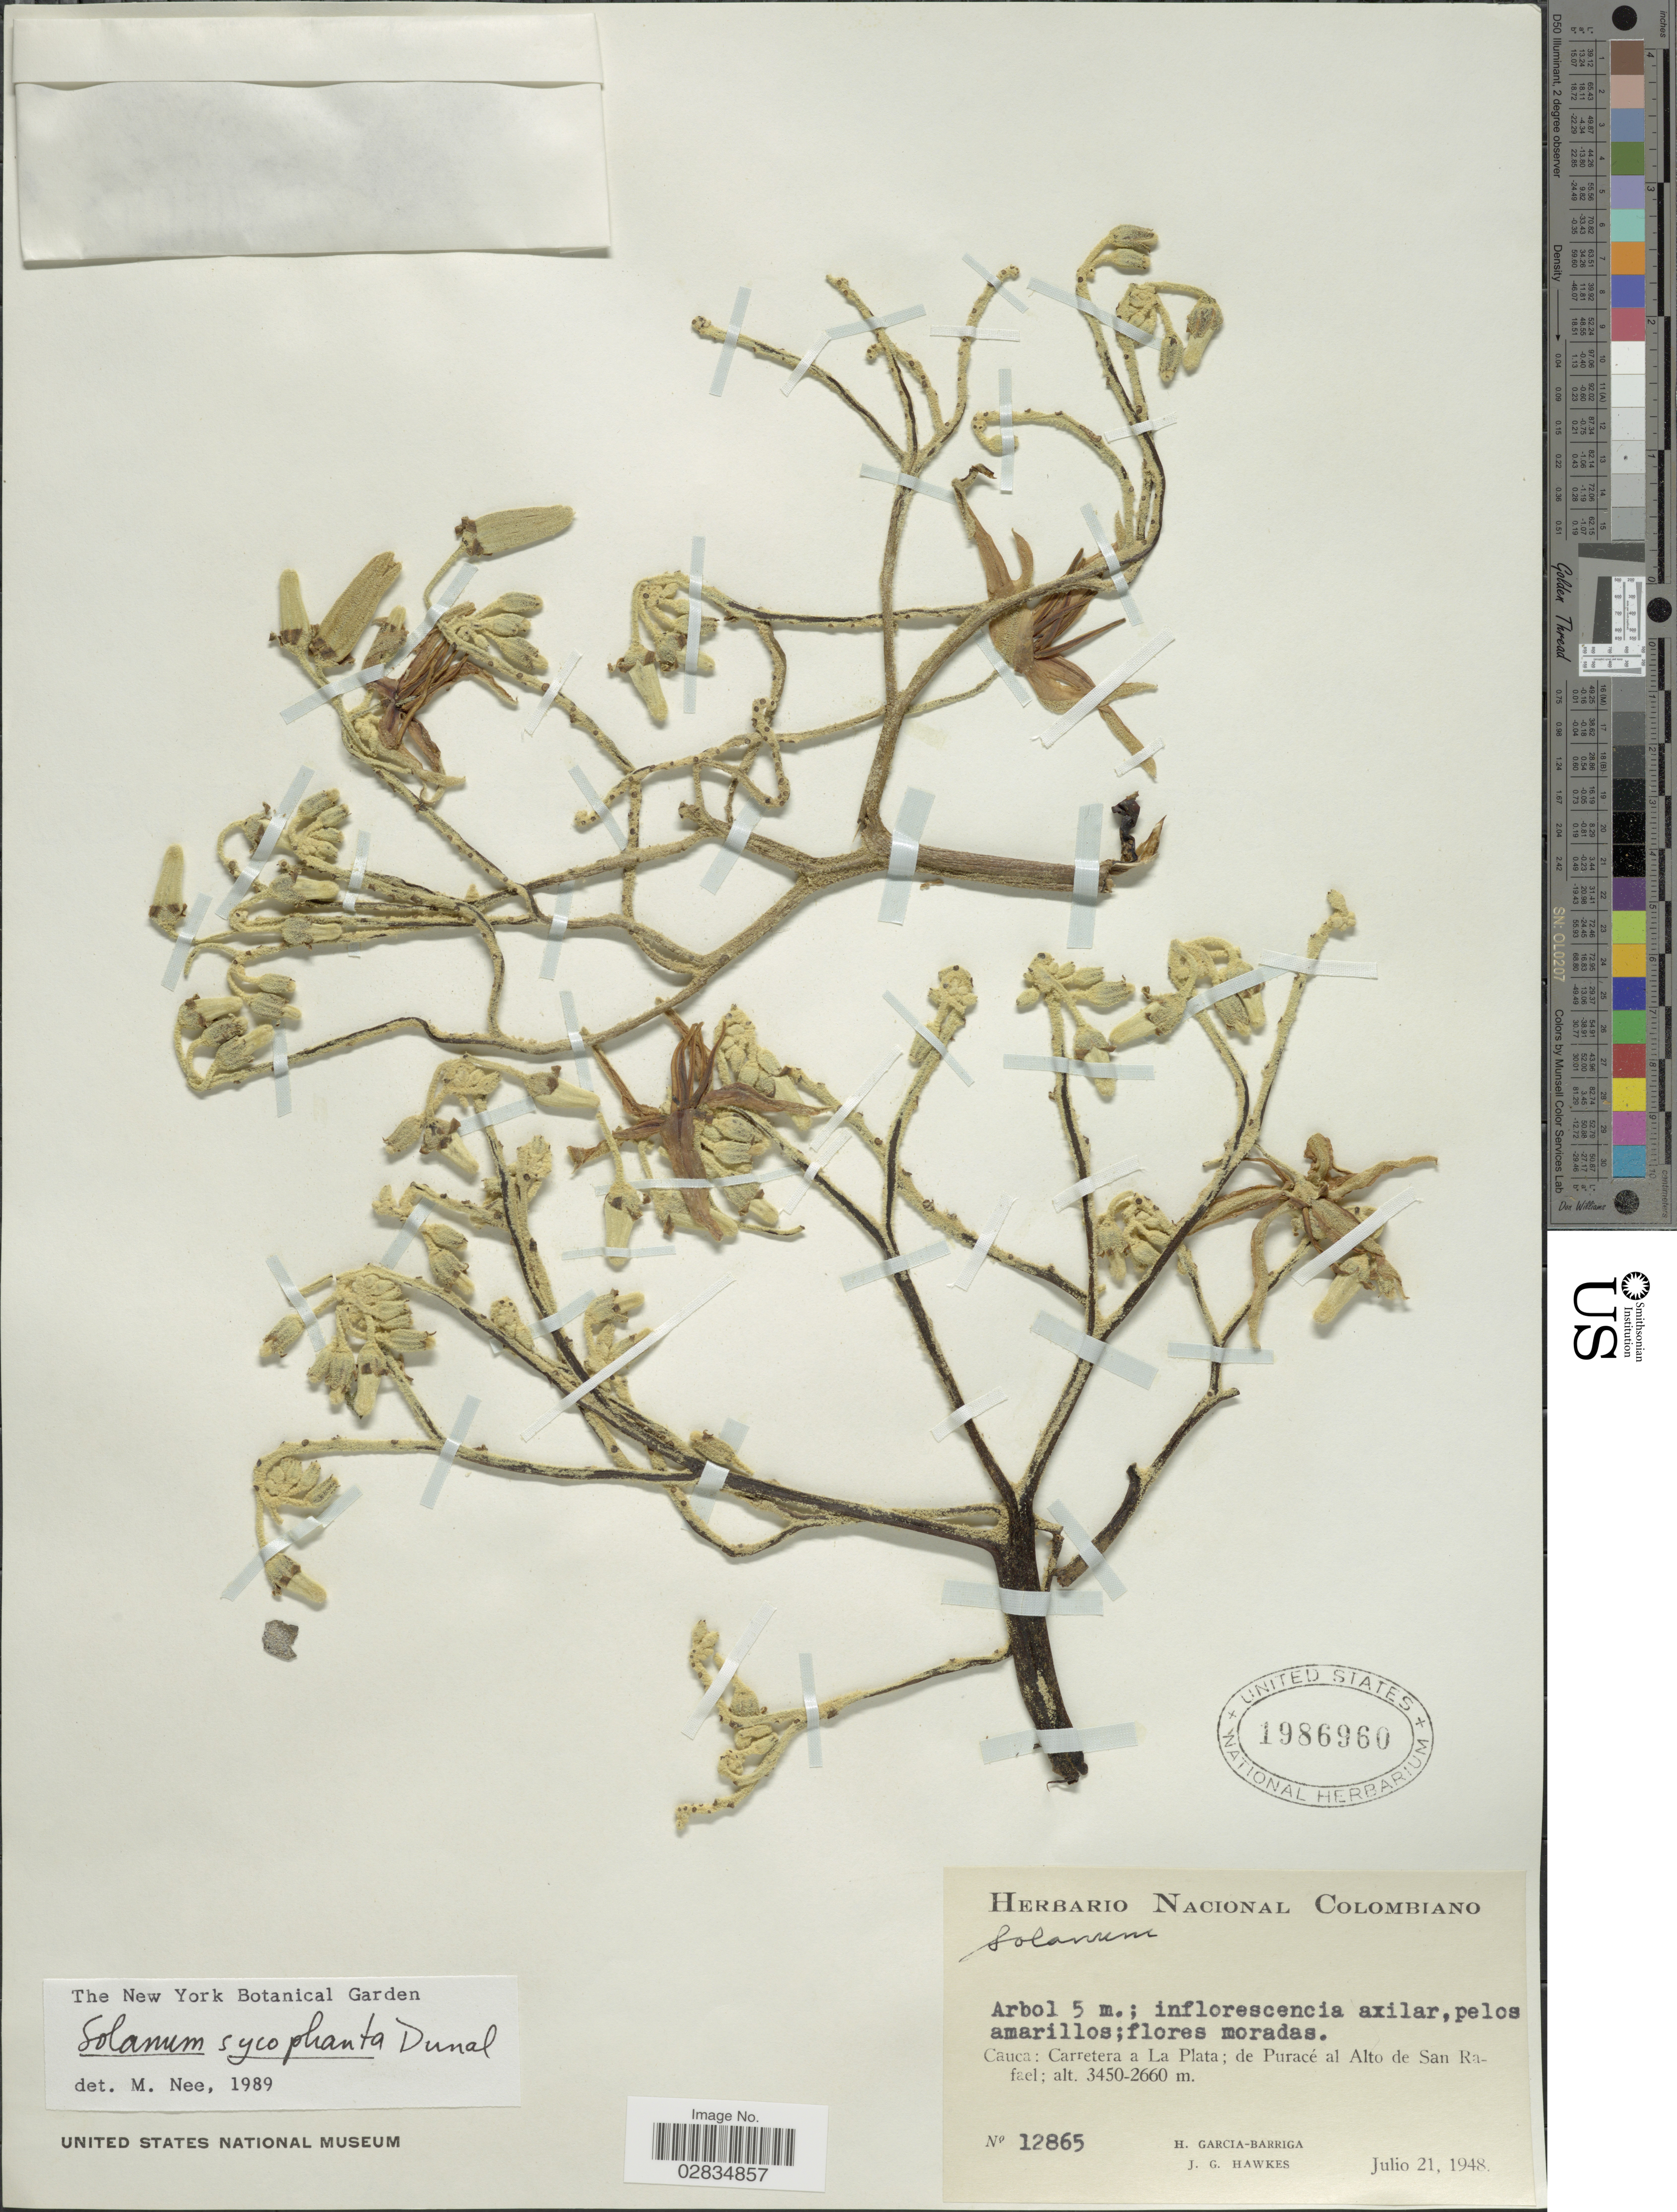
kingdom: Plantae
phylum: Tracheophyta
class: Magnoliopsida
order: Solanales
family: Solanaceae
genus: Solanum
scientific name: Solanum sycophanta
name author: Dunal in DC.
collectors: H. García Barriga & J. Hawkes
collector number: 12865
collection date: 1948-07-21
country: Colombia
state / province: Cauca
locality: Carretera a La Plata; de Puracé al Alto de San Rafael.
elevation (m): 2660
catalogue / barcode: US 1986960